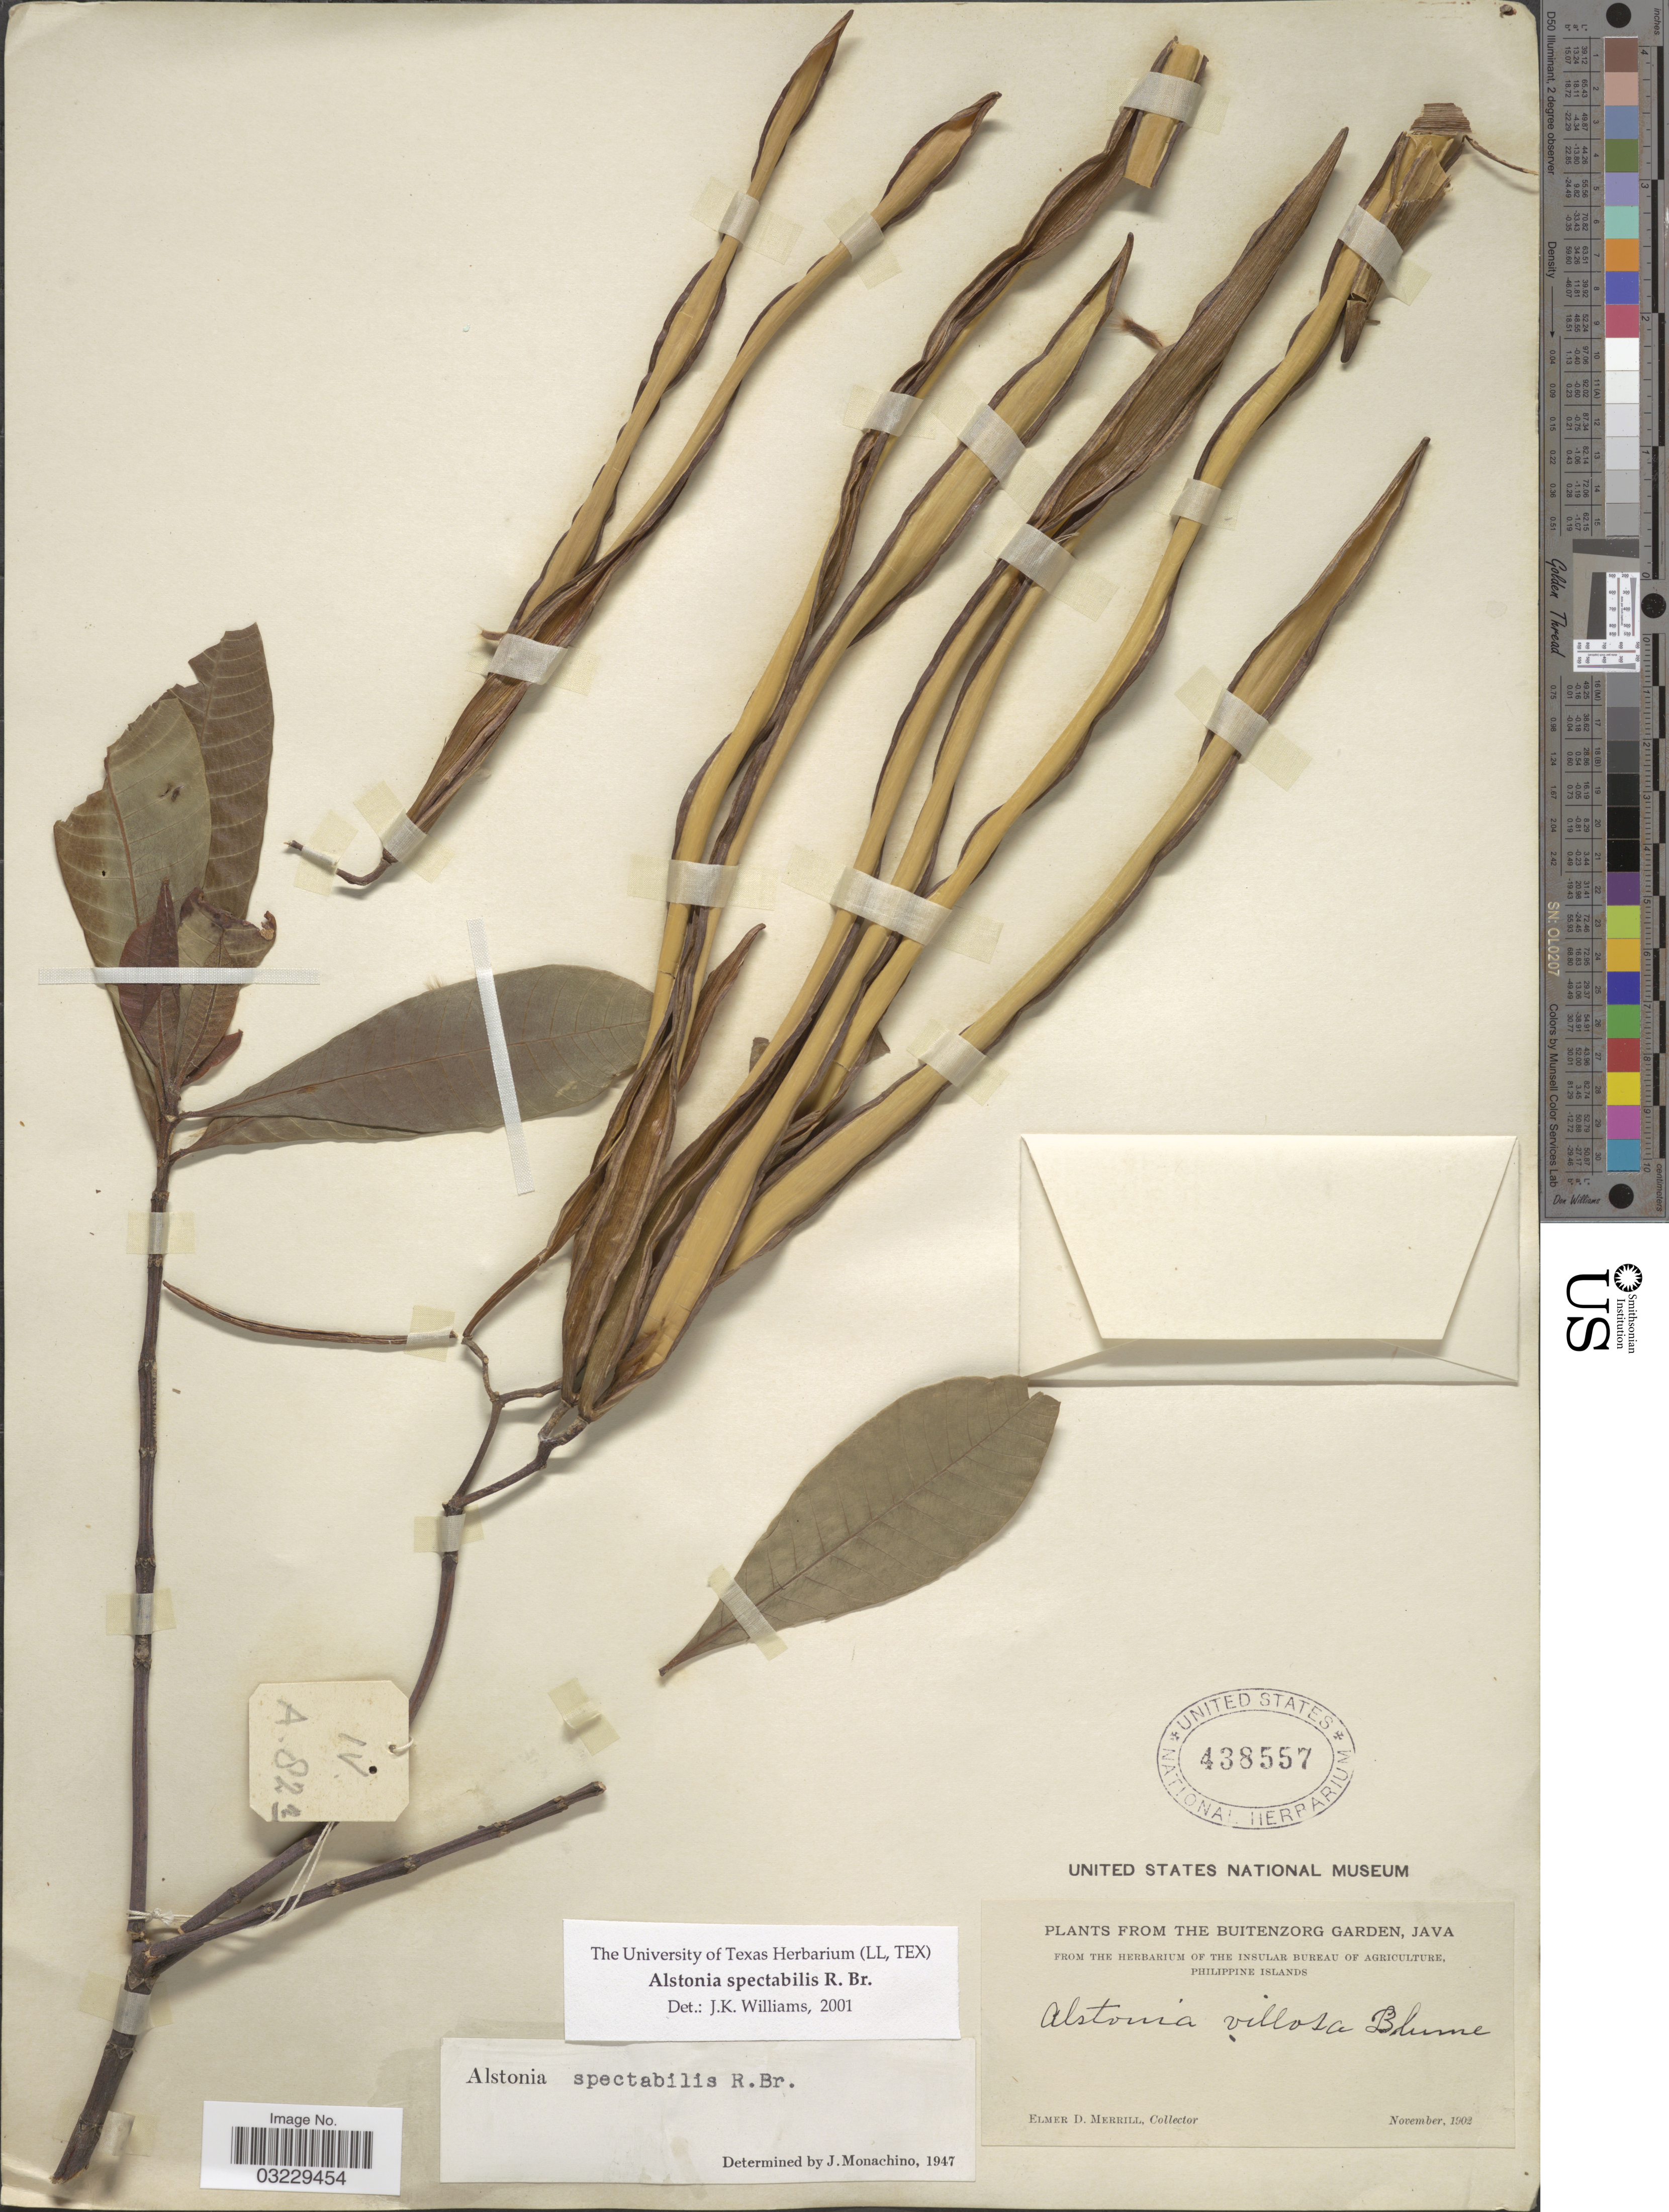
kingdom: Plantae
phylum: Tracheophyta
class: Magnoliopsida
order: Gentianales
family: Apocynaceae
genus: Alstonia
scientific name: Alstonia spectabilis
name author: R. Br.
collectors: E. D. Merrill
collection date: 1902-11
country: Indonesia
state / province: Java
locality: The Buitenzorg Garden, Java.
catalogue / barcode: US 438557